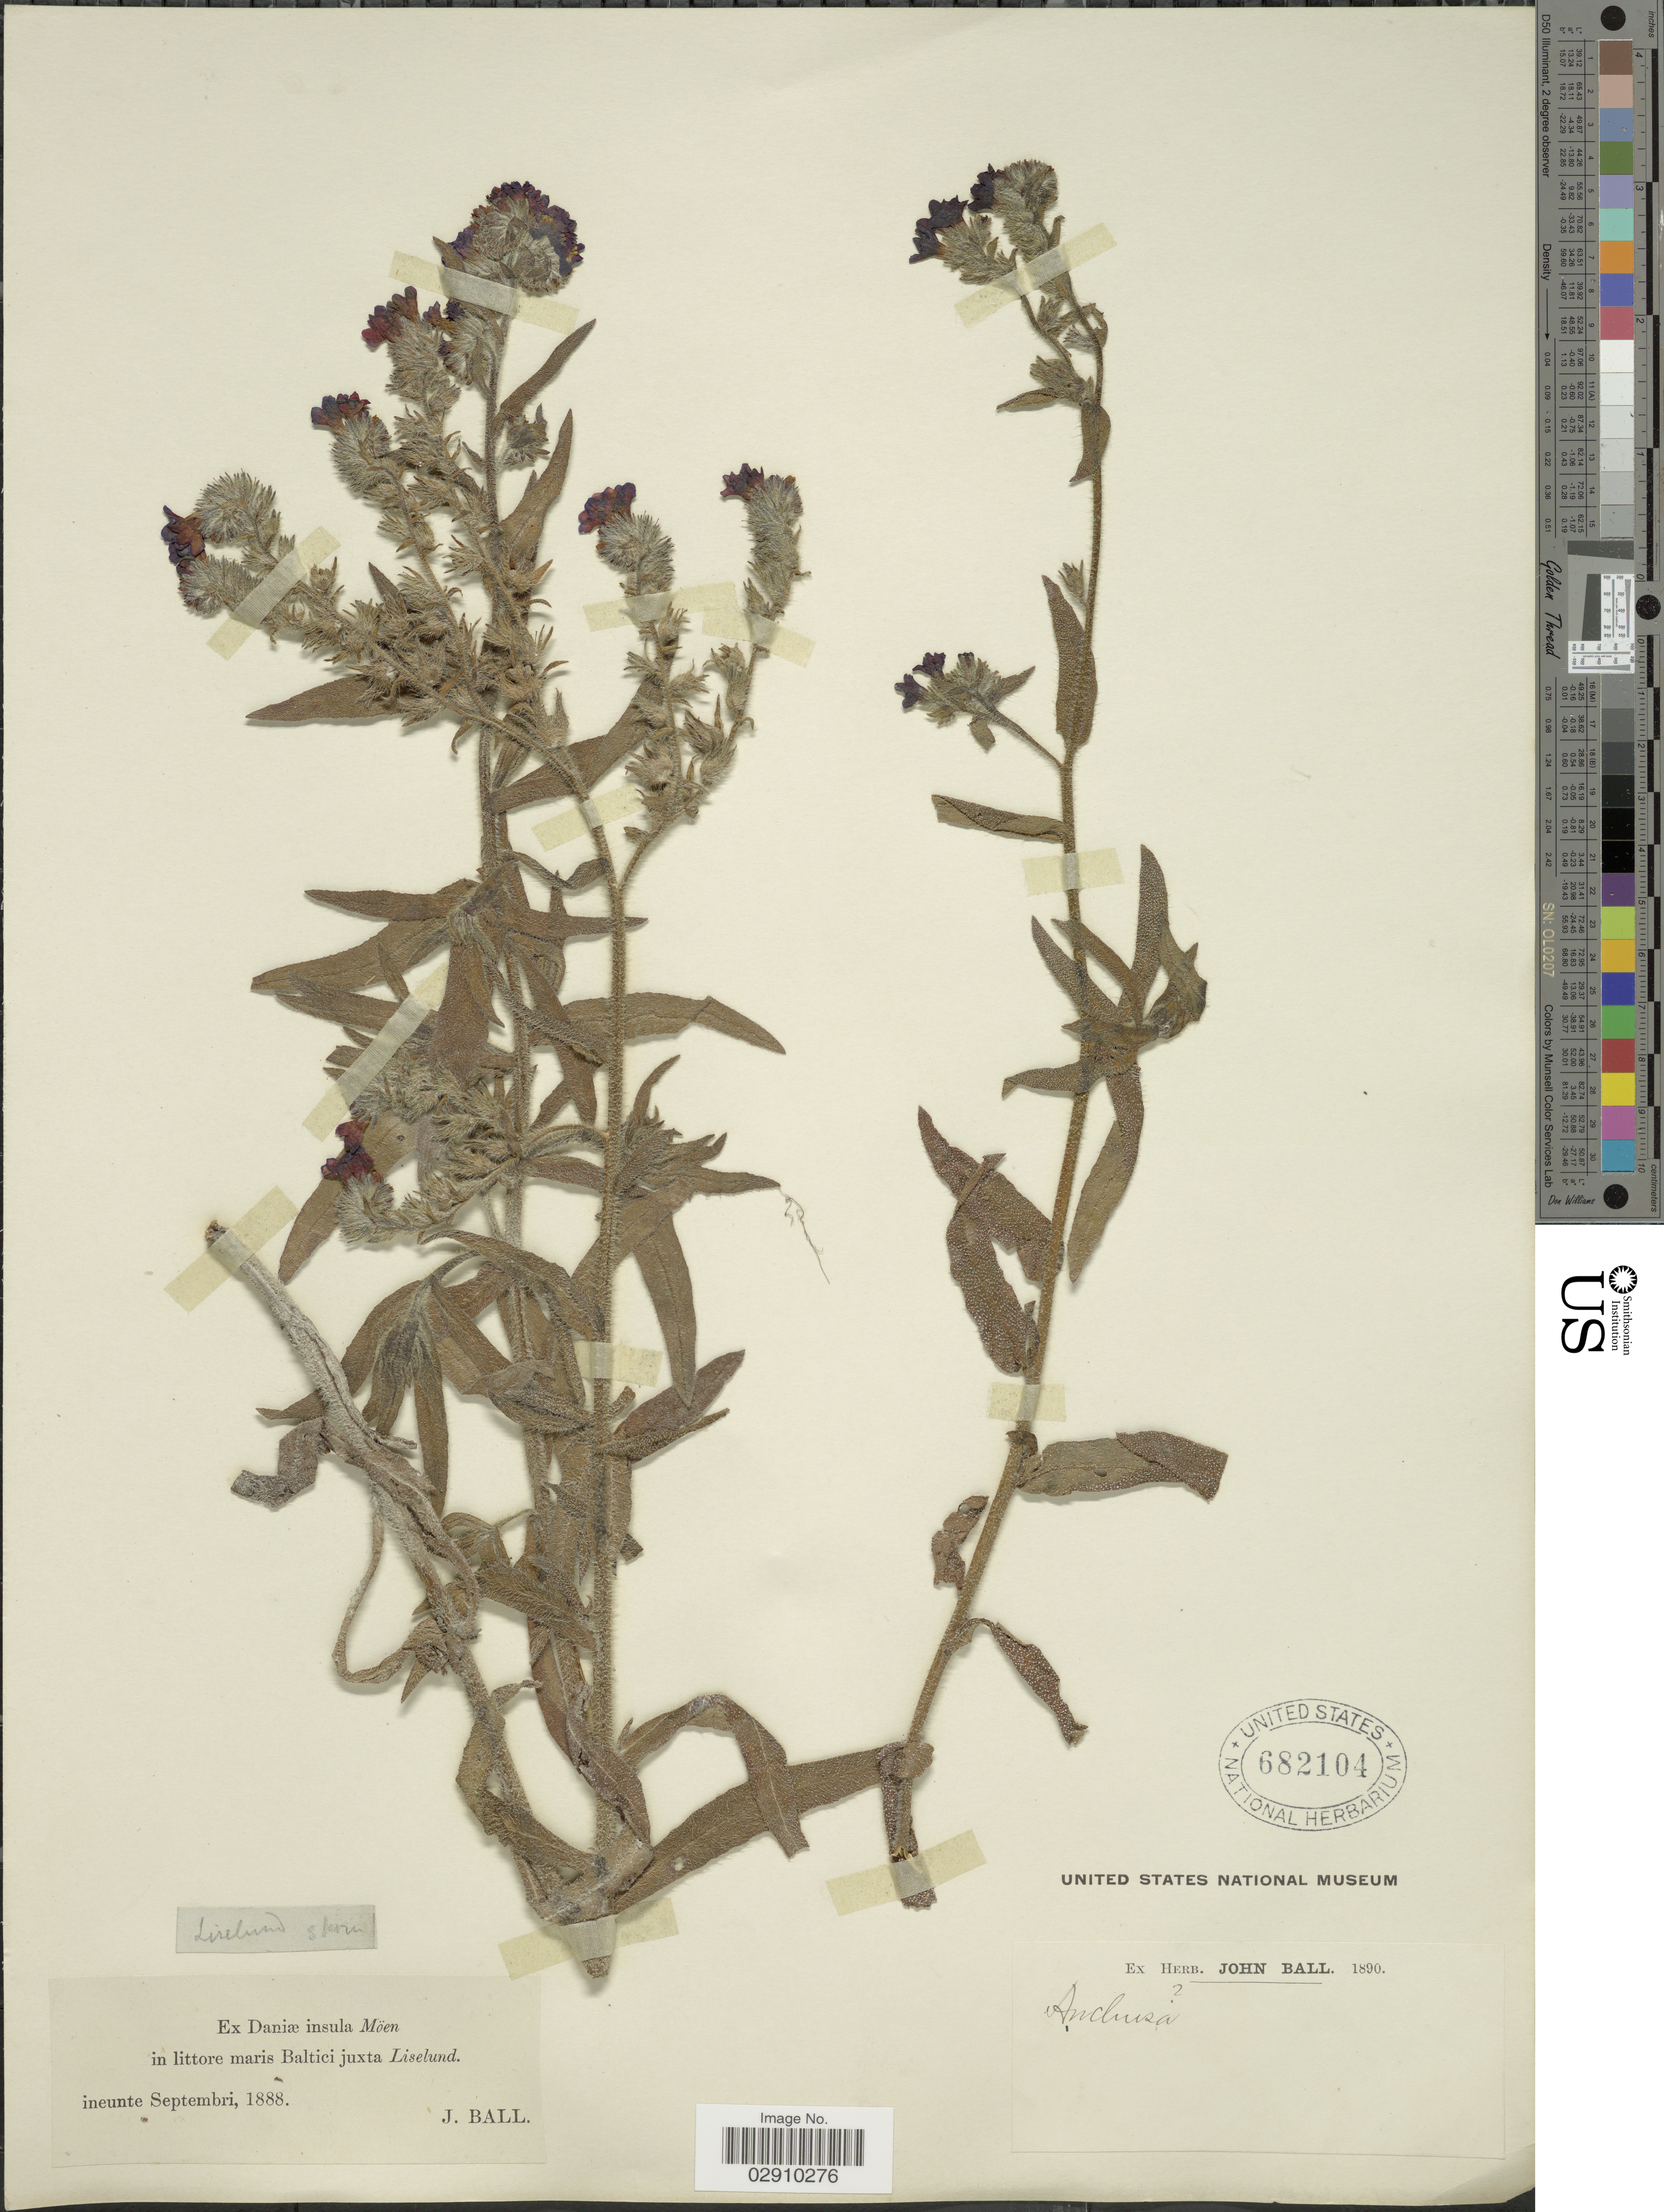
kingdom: Plantae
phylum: Tracheophyta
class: Magnoliopsida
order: Boraginales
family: Boraginaceae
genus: Anchusa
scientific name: Anchusa sp.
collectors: J. Ball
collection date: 1888-09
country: Denmark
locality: Littore maris Baltici juxta Liselund.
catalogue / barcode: US 682104